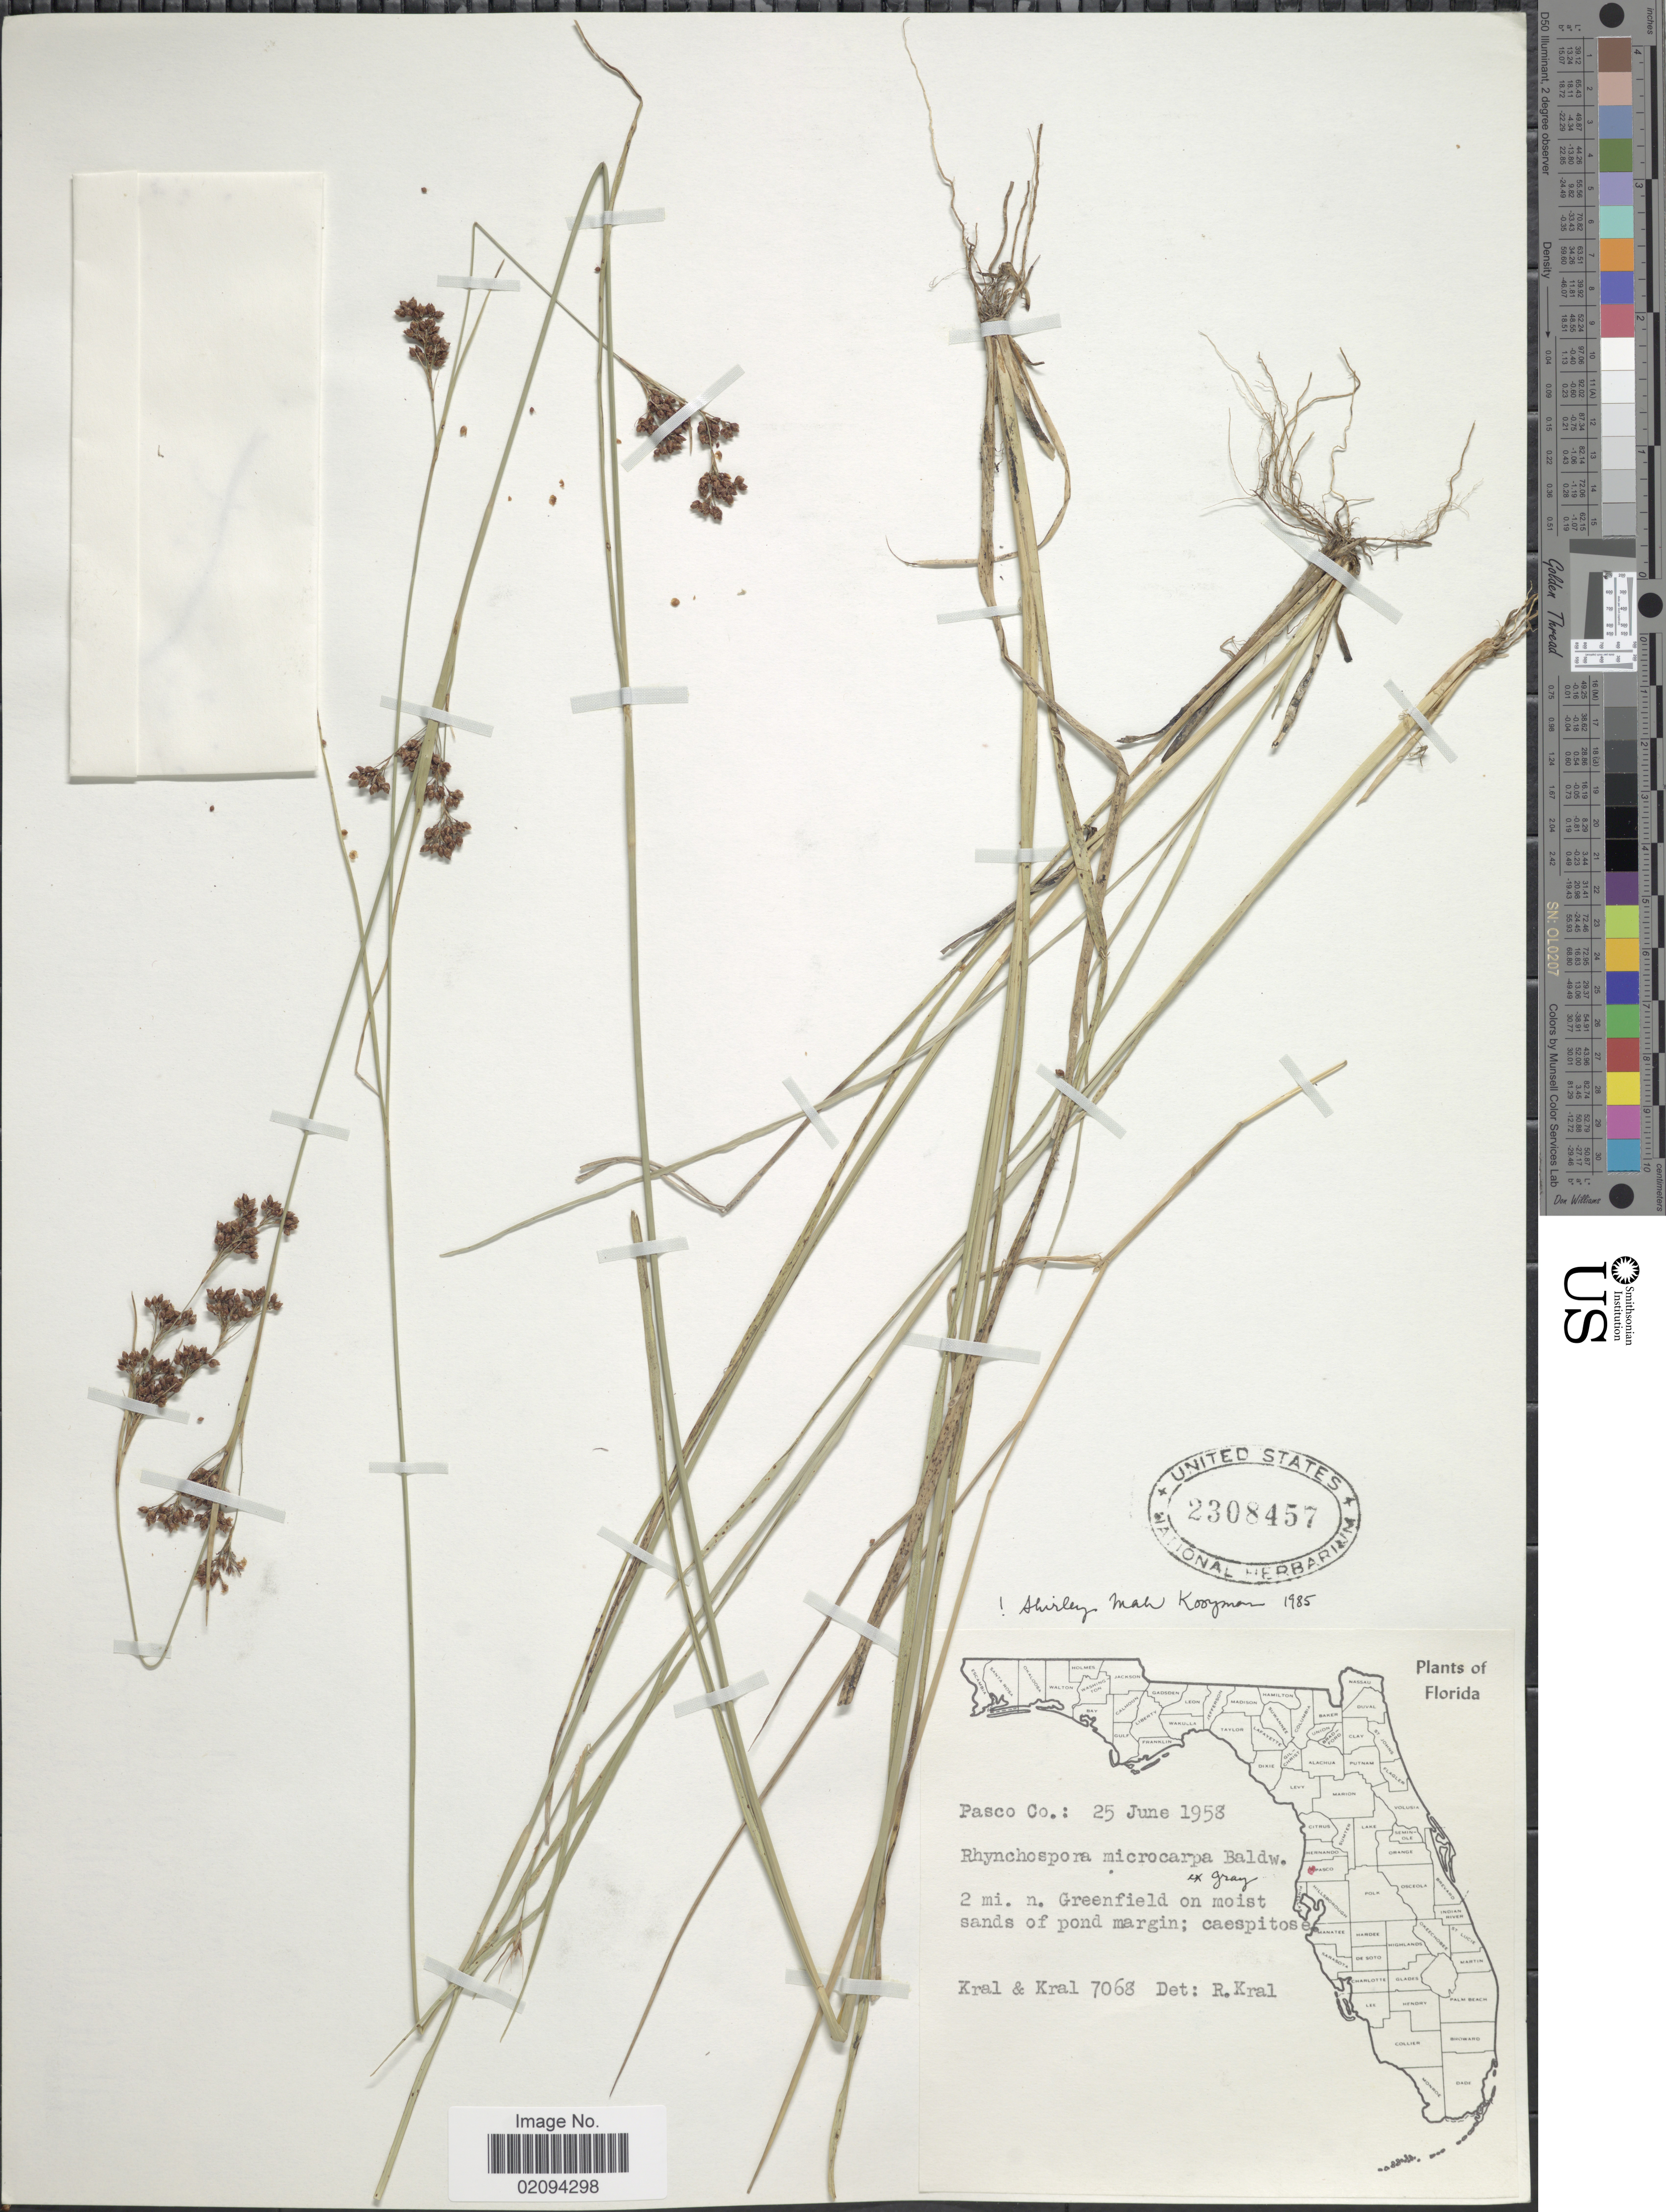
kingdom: Plantae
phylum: Tracheophyta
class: Liliopsida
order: Poales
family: Cyperaceae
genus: Rhynchospora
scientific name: Rhynchospora microcarpa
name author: Baldwin ex A. Gray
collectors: -- Kral & -- Kral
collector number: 7068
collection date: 1958-06-25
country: United States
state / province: Florida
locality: Pasco Co. 2 mi. n. Greenfield on moist sand of pond margin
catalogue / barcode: US 2308457